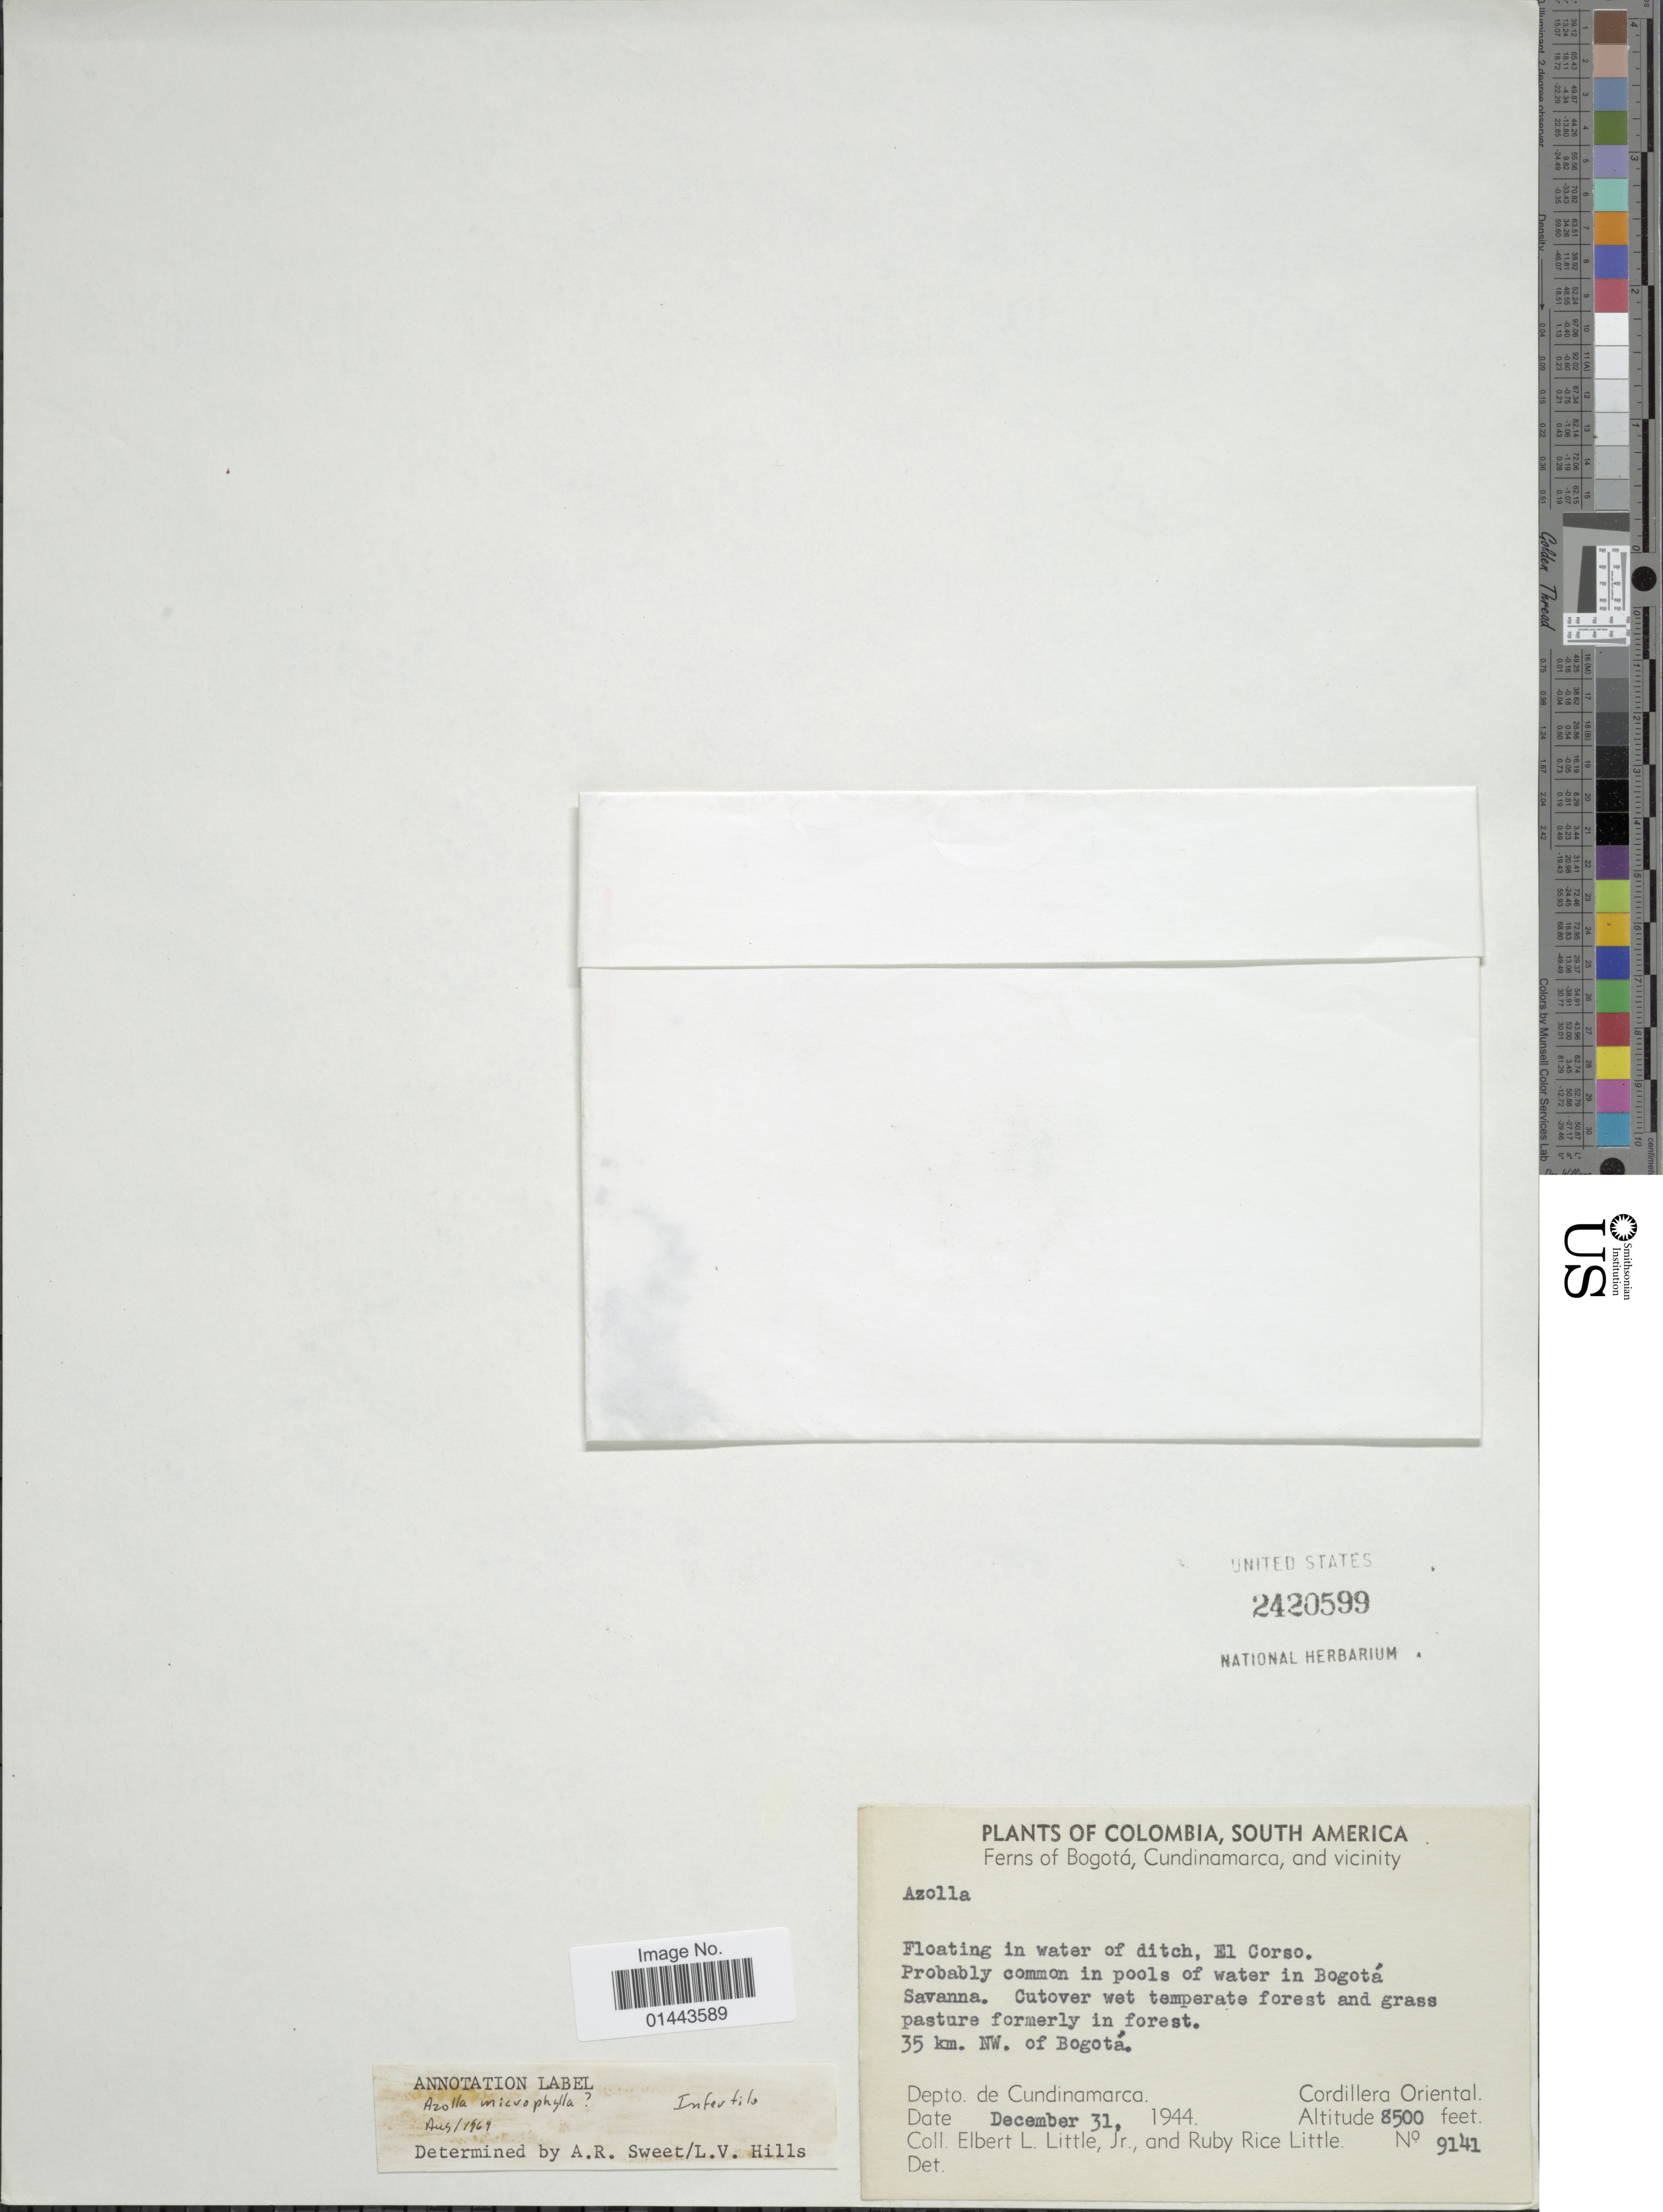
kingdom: Plantae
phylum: Tracheophyta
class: Polypodiopsida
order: Salviniales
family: Salviniaceae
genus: Azolla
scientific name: Azolla microphylla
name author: Kaulf.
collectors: E. L. Little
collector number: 9141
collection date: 1944-12-31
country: Colombia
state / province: Cundinamarca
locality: Floating in water of ditch, El Corso. 35 km. NW of Bogota. Cordillera Oriental.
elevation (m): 2591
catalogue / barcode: US 2420599